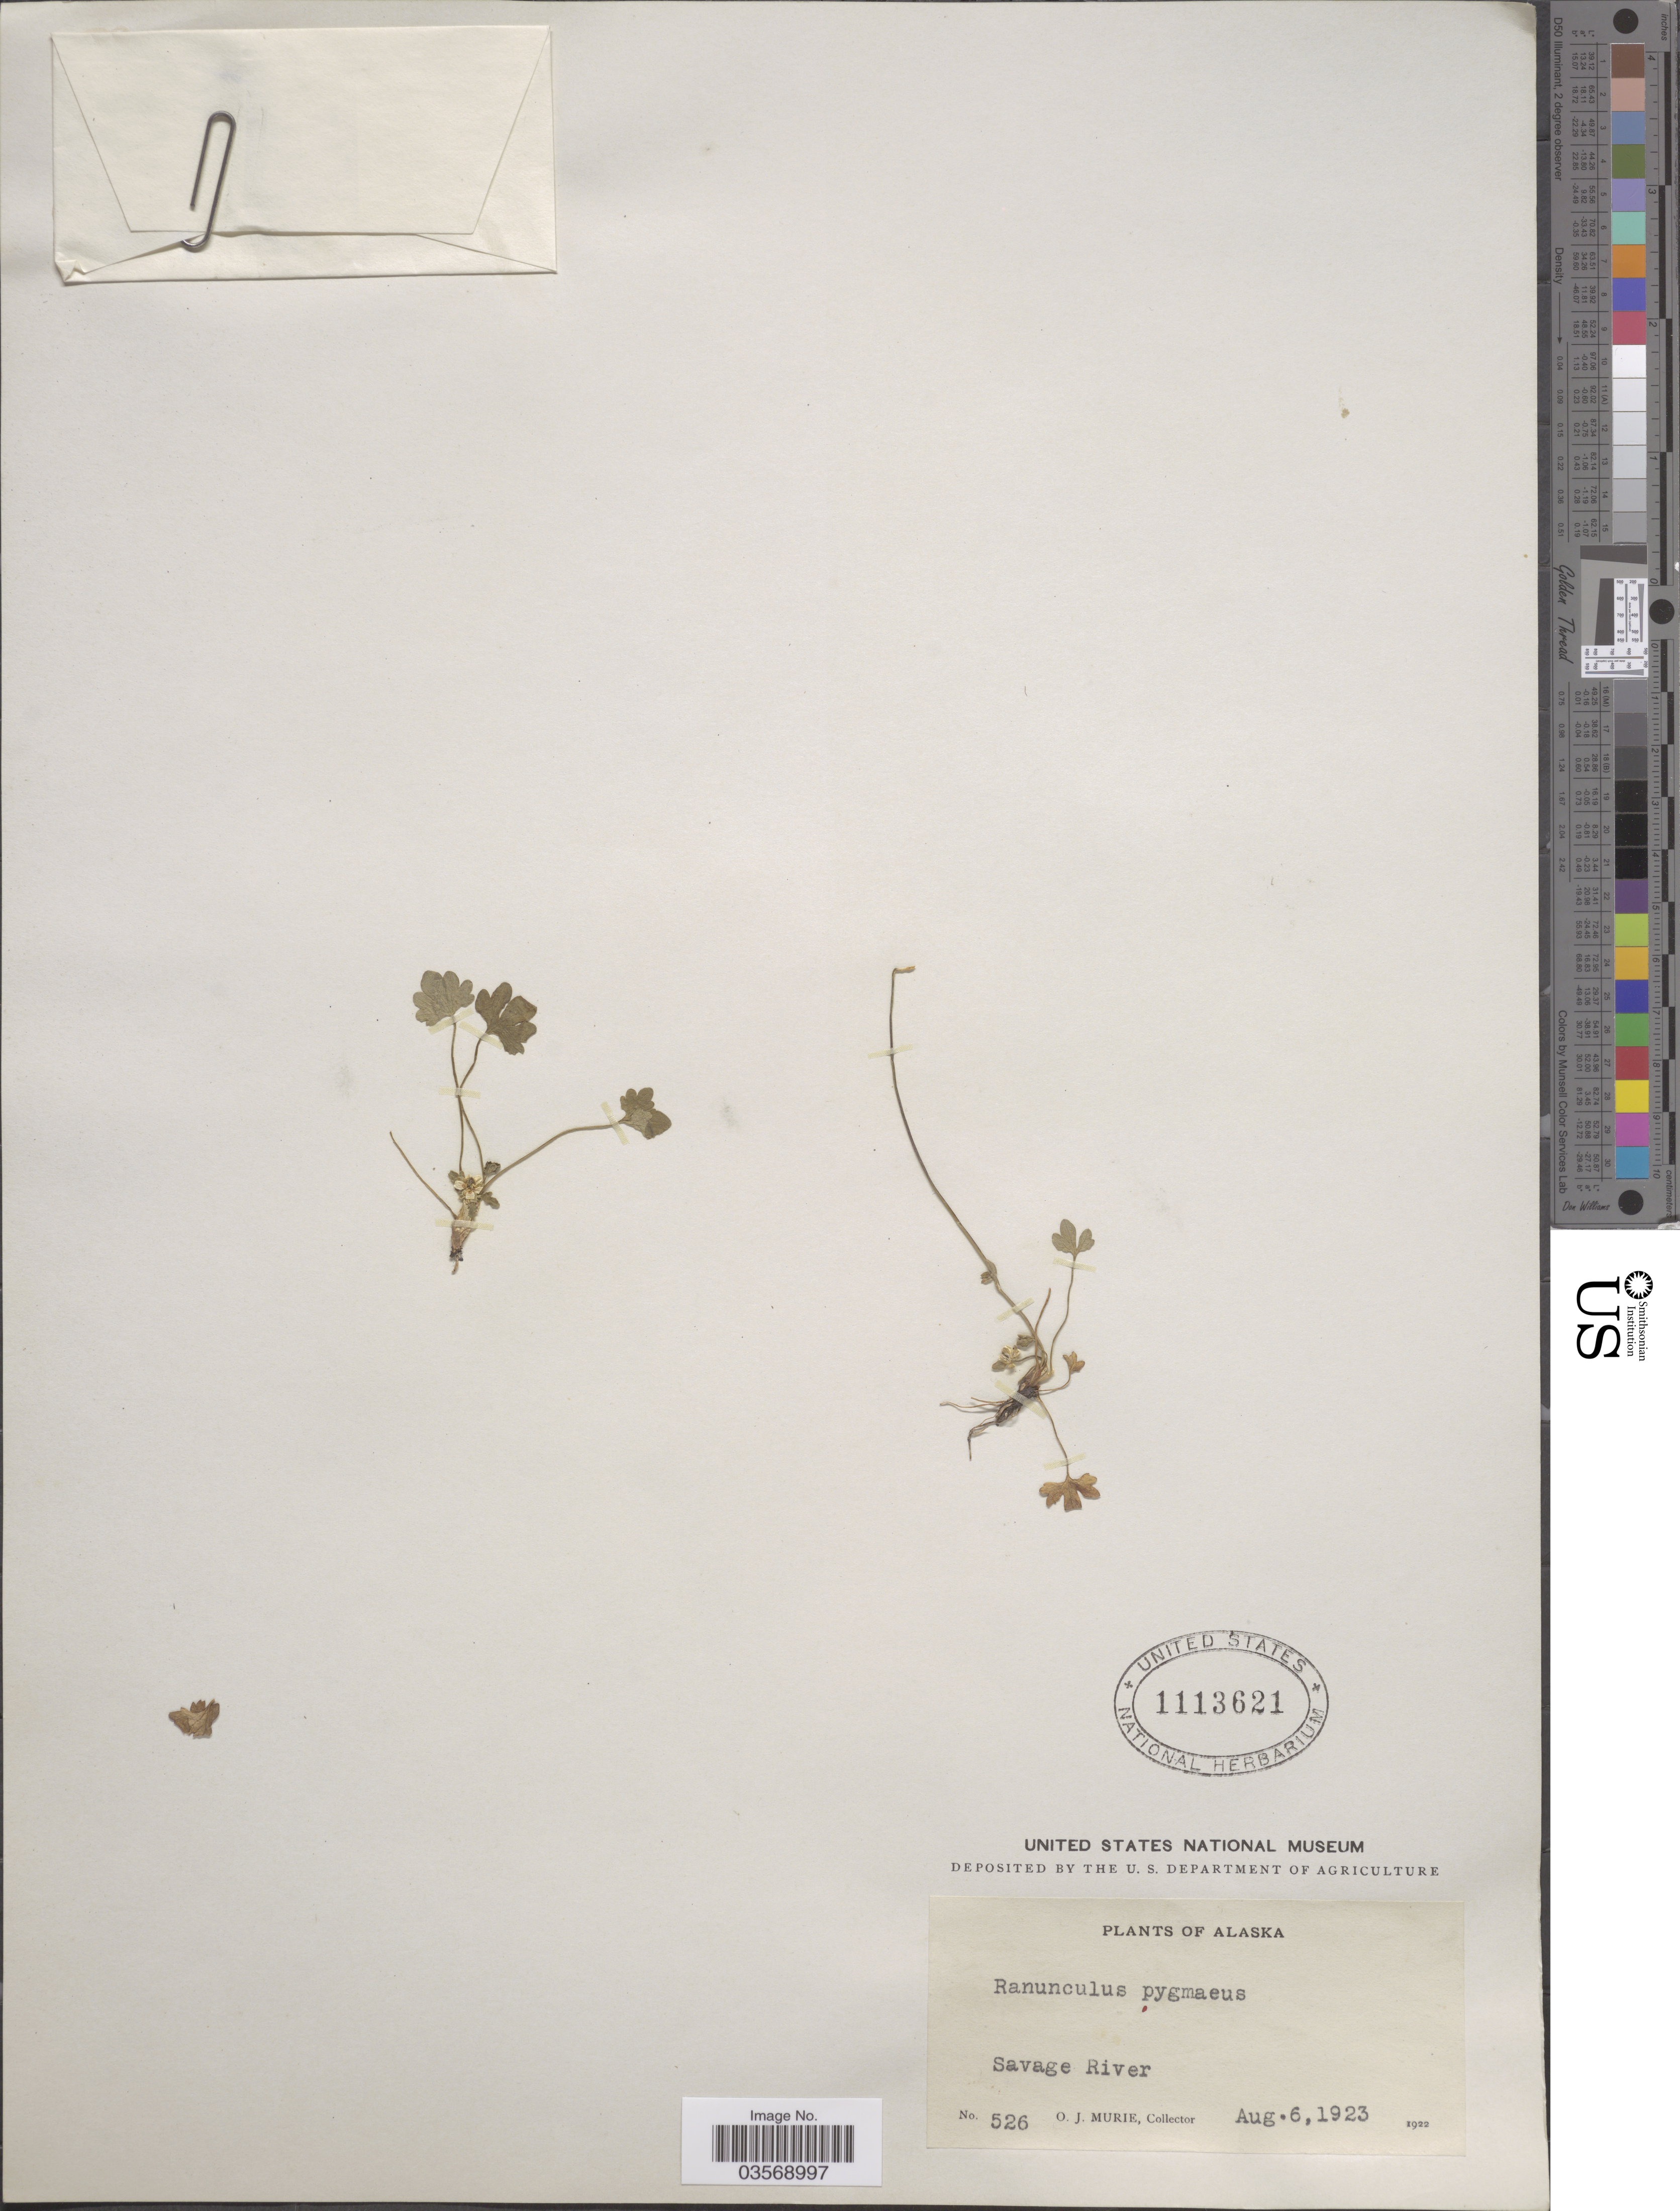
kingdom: Plantae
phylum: Tracheophyta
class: Magnoliopsida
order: Ranunculales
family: Ranunculaceae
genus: Ranunculus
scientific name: Ranunculus pygmaeus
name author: Wahlenb.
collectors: O. Murie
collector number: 526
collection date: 1923-08-06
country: United States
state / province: Alaska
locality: Savage River.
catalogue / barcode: US 1113621